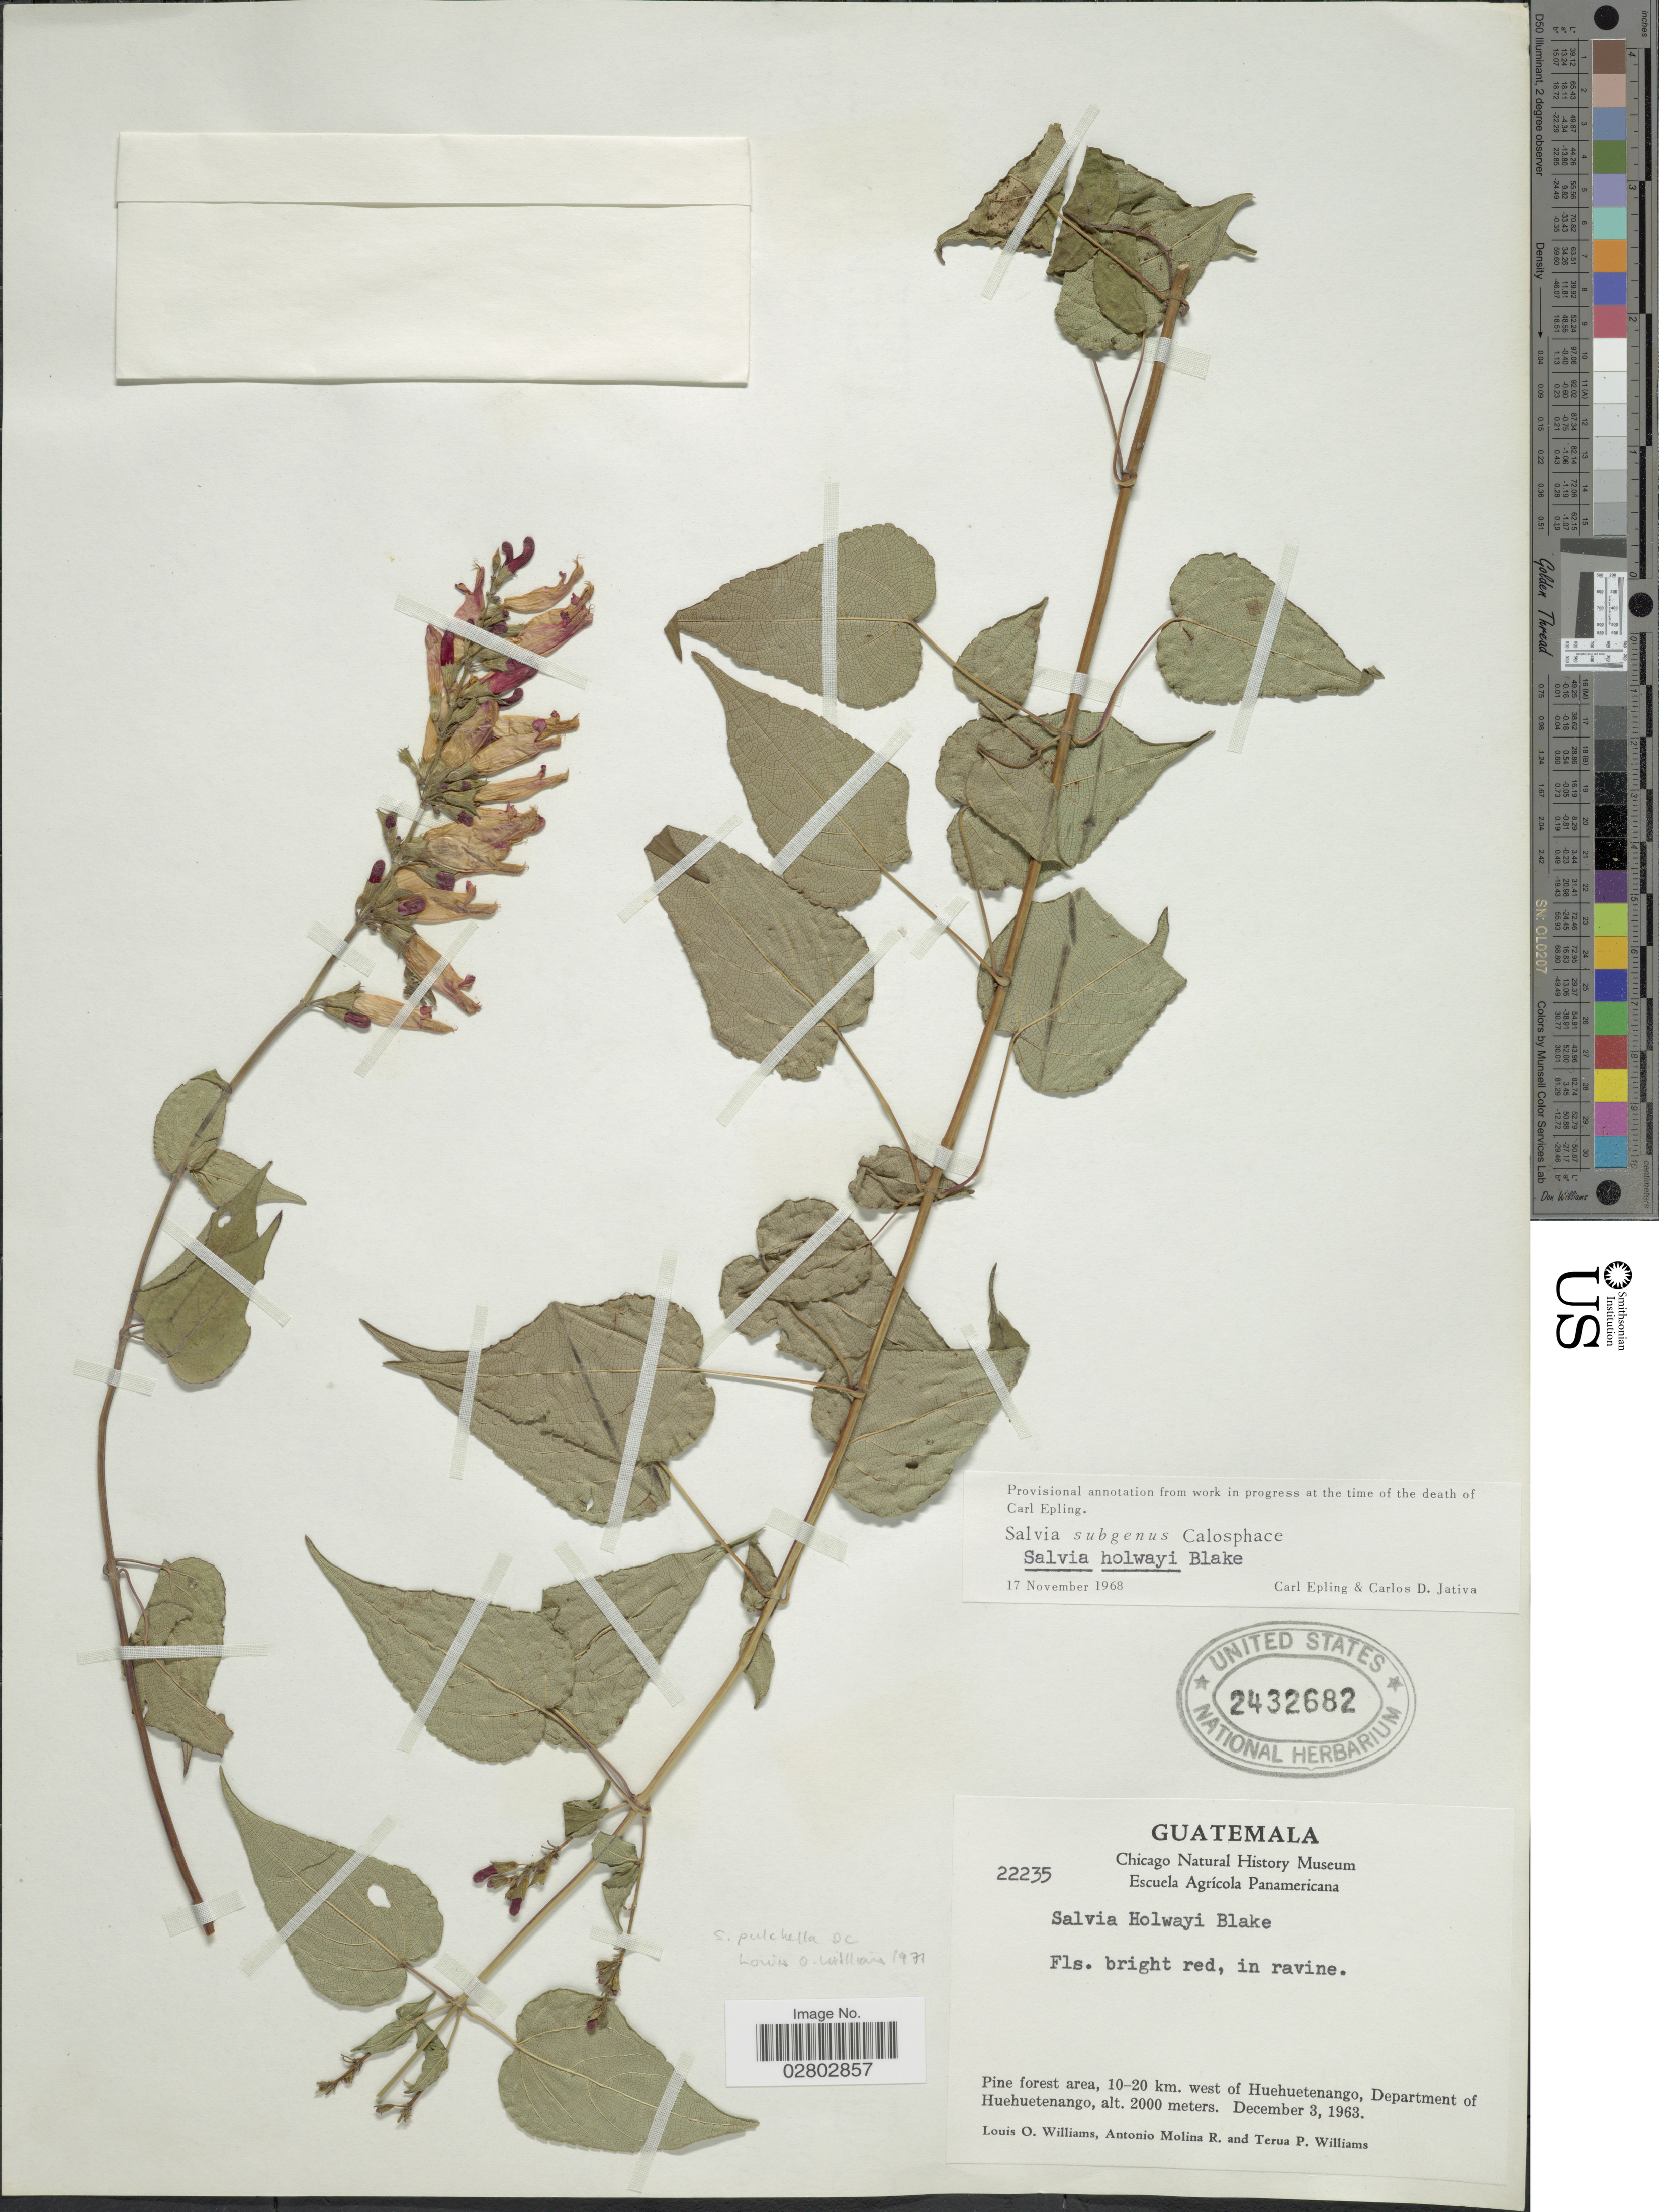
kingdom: Plantae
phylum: Tracheophyta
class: Magnoliopsida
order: Lamiales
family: Lamiaceae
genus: Salvia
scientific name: Salvia pulchella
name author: DC.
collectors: L. O. Williams, A. Molina R. & T. Williams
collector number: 22235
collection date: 1963-12-03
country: Guatemala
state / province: Huehuetenango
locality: Pine forest area, 10-20 km. west of Huehuetenango, Department of Huehuetenango.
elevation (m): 2000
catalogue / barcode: US 2432682